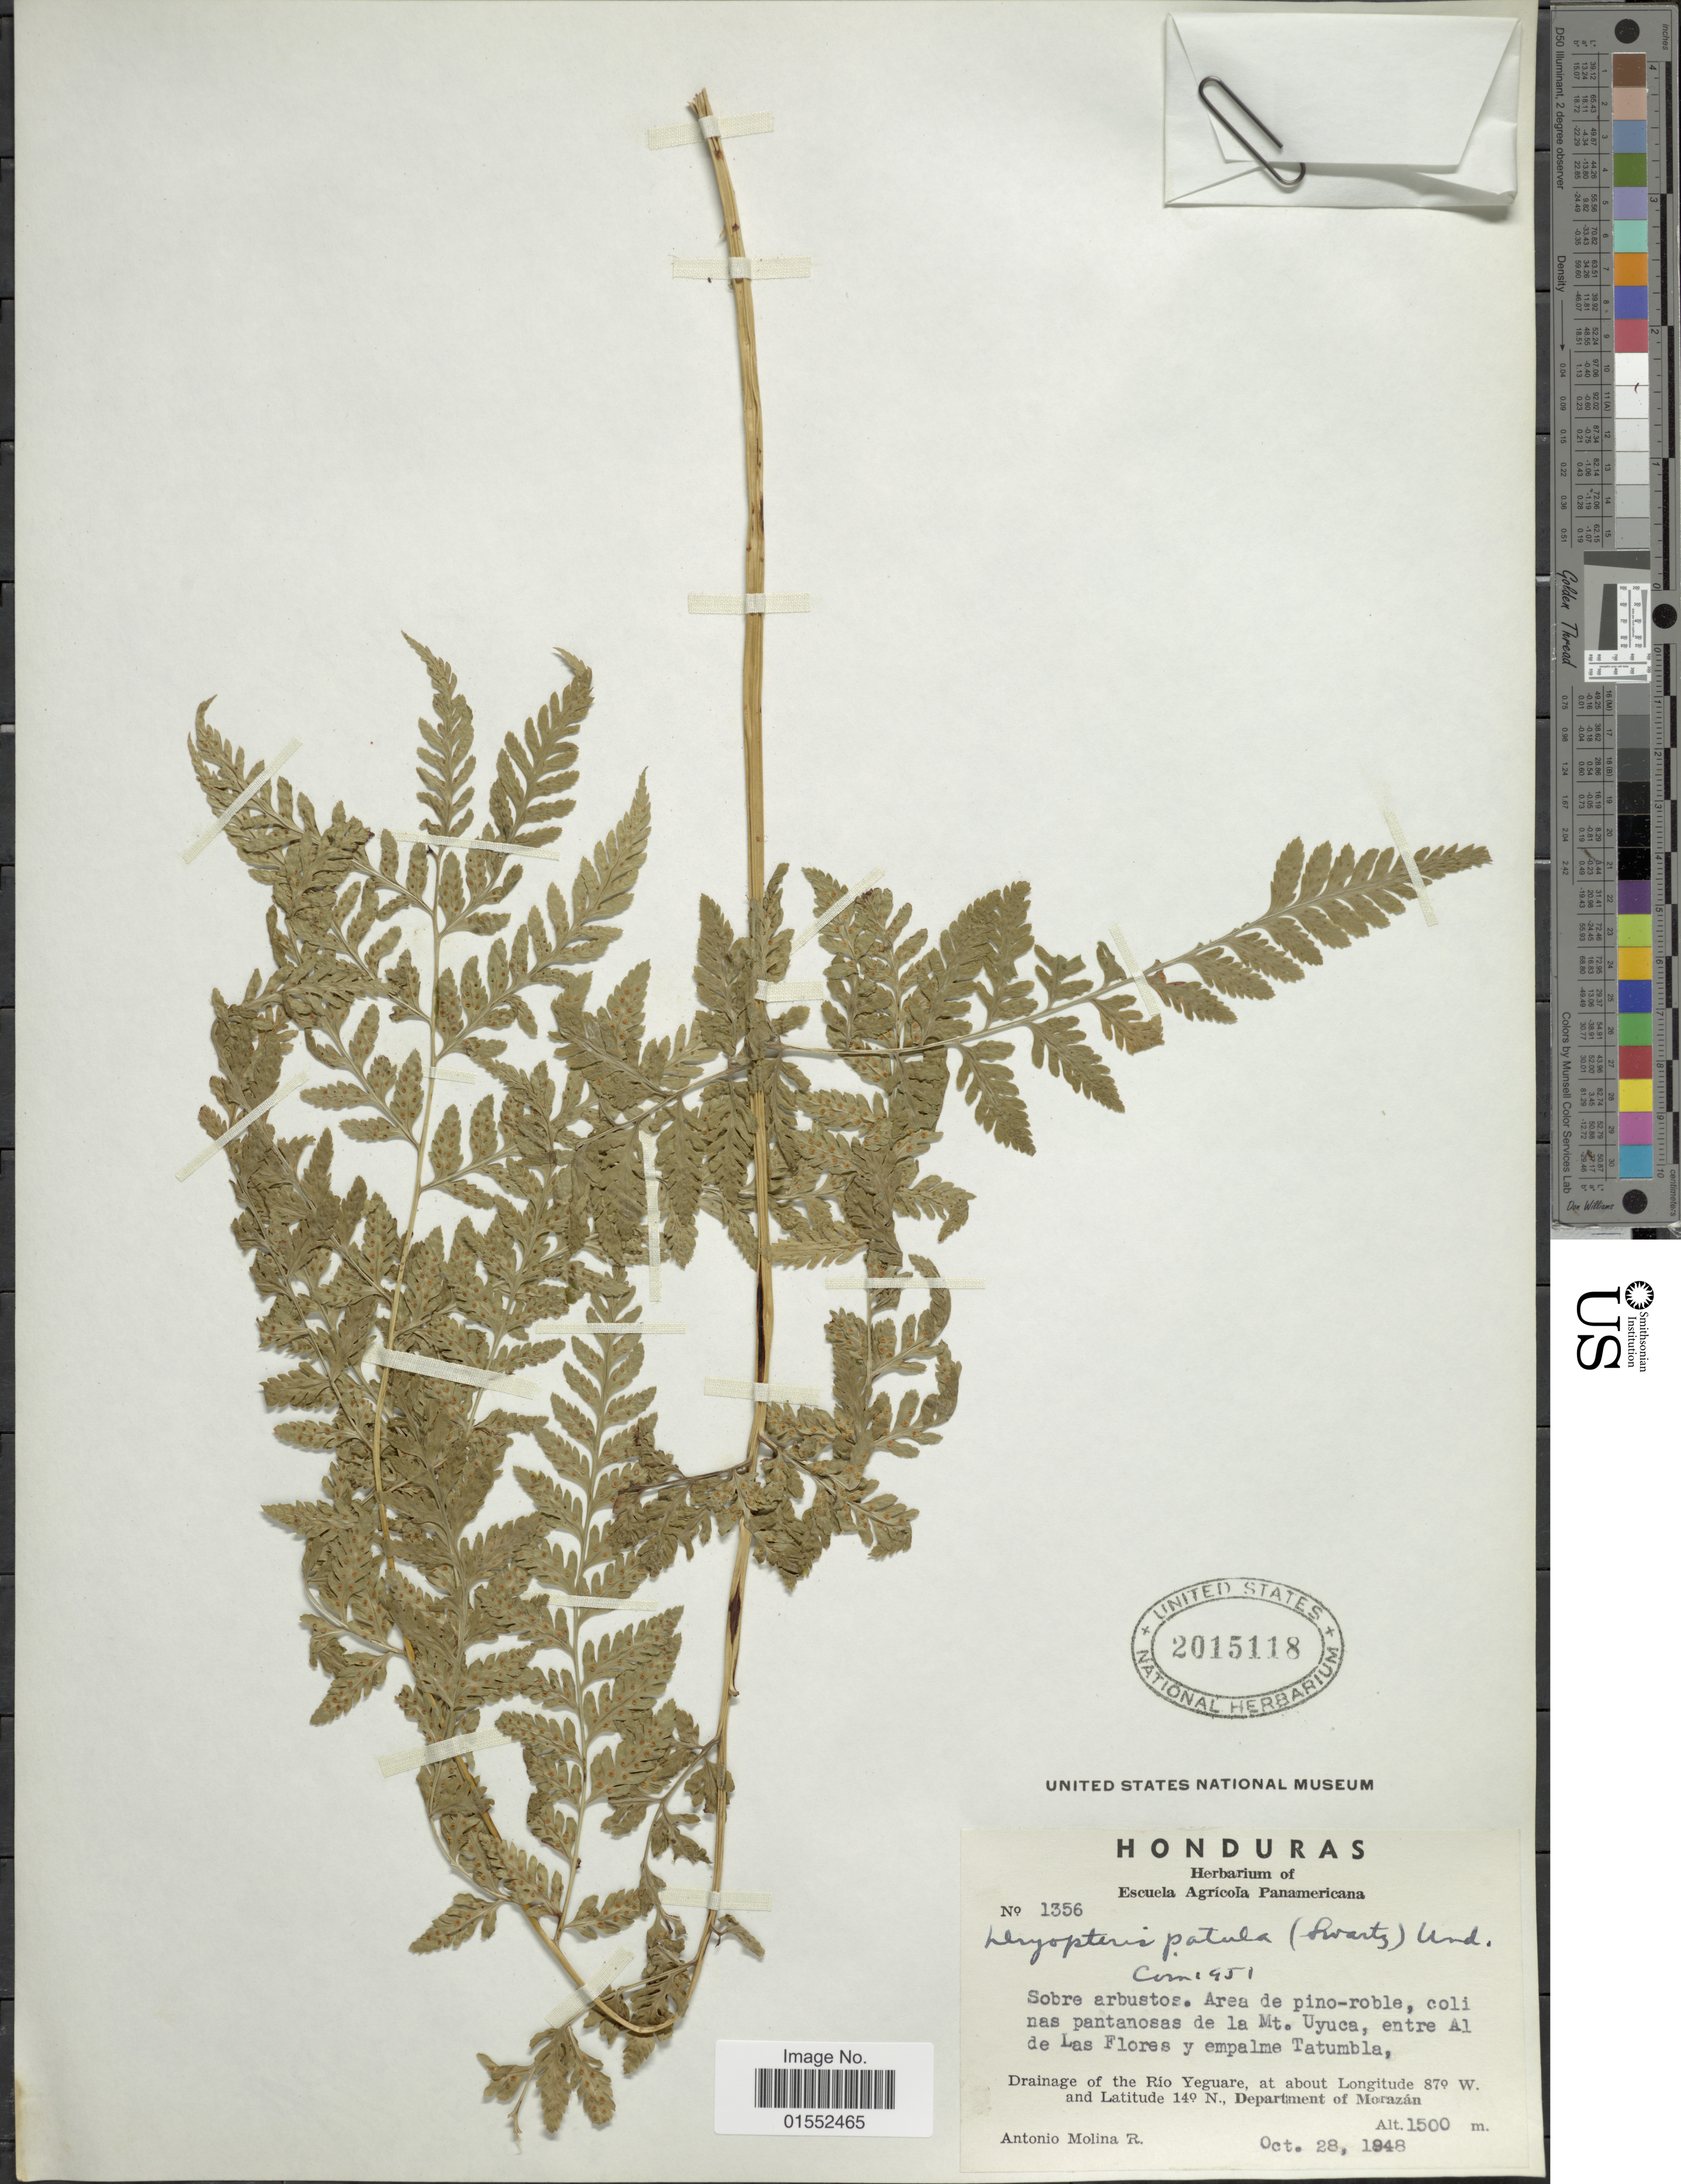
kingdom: Plantae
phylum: Tracheophyta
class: Polypodiopsida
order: Polypodiales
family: Dryopteridaceae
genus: Dryopteris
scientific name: Dryopteris patula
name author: (Sw.) Underw.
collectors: A. R. Molina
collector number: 1356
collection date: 1948-10-28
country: Honduras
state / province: Fco. Morazán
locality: Sobre arbustos. Area de pino-roble, coli nas pantanosas de la Mt. Uyuca, entre Al de Las Flores y empalme Tatumla, Drainage of the Rio Yeguare.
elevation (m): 1500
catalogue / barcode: US 2015118